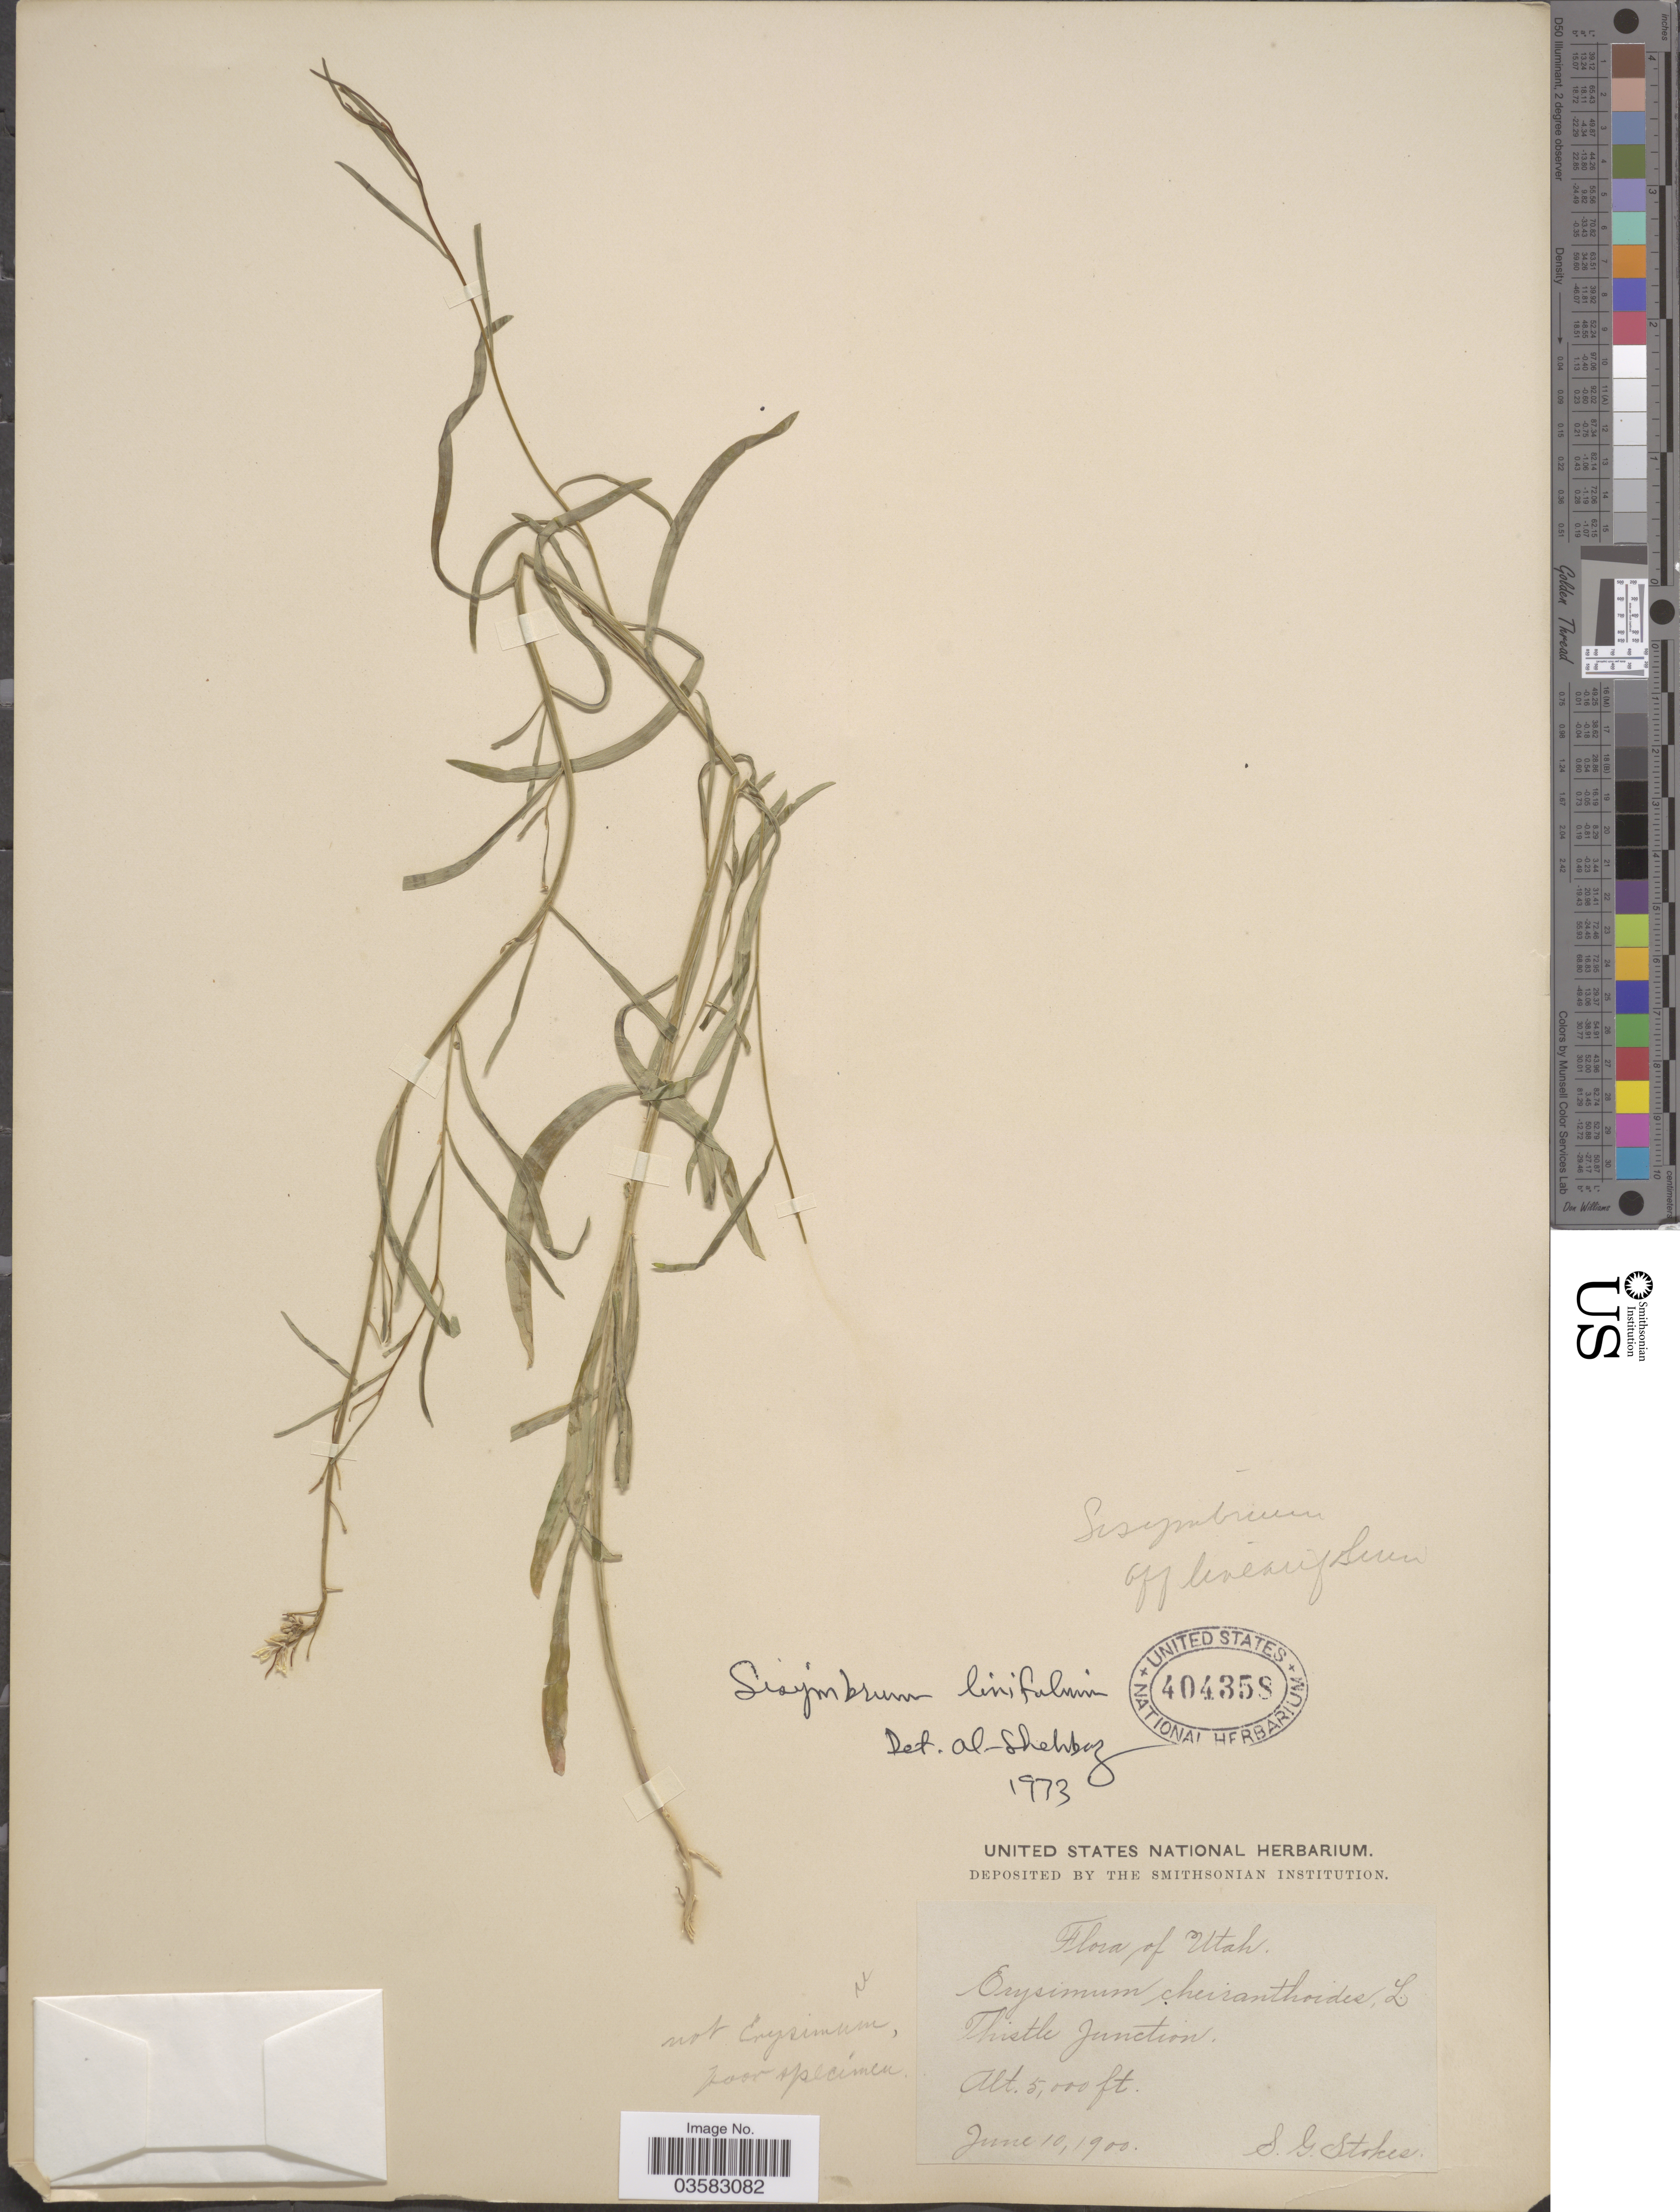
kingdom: Plantae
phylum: Tracheophyta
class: Magnoliopsida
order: Brassicales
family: Brassicaceae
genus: Sisymbrium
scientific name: Sisymbrium linifolium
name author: (Nutt.) Nutt. ex Torr. & A. Gray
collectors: S. G. Stokes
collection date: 1900-06-10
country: United States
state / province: Utah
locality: Thistle Junction.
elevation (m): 1524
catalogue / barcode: US 404358